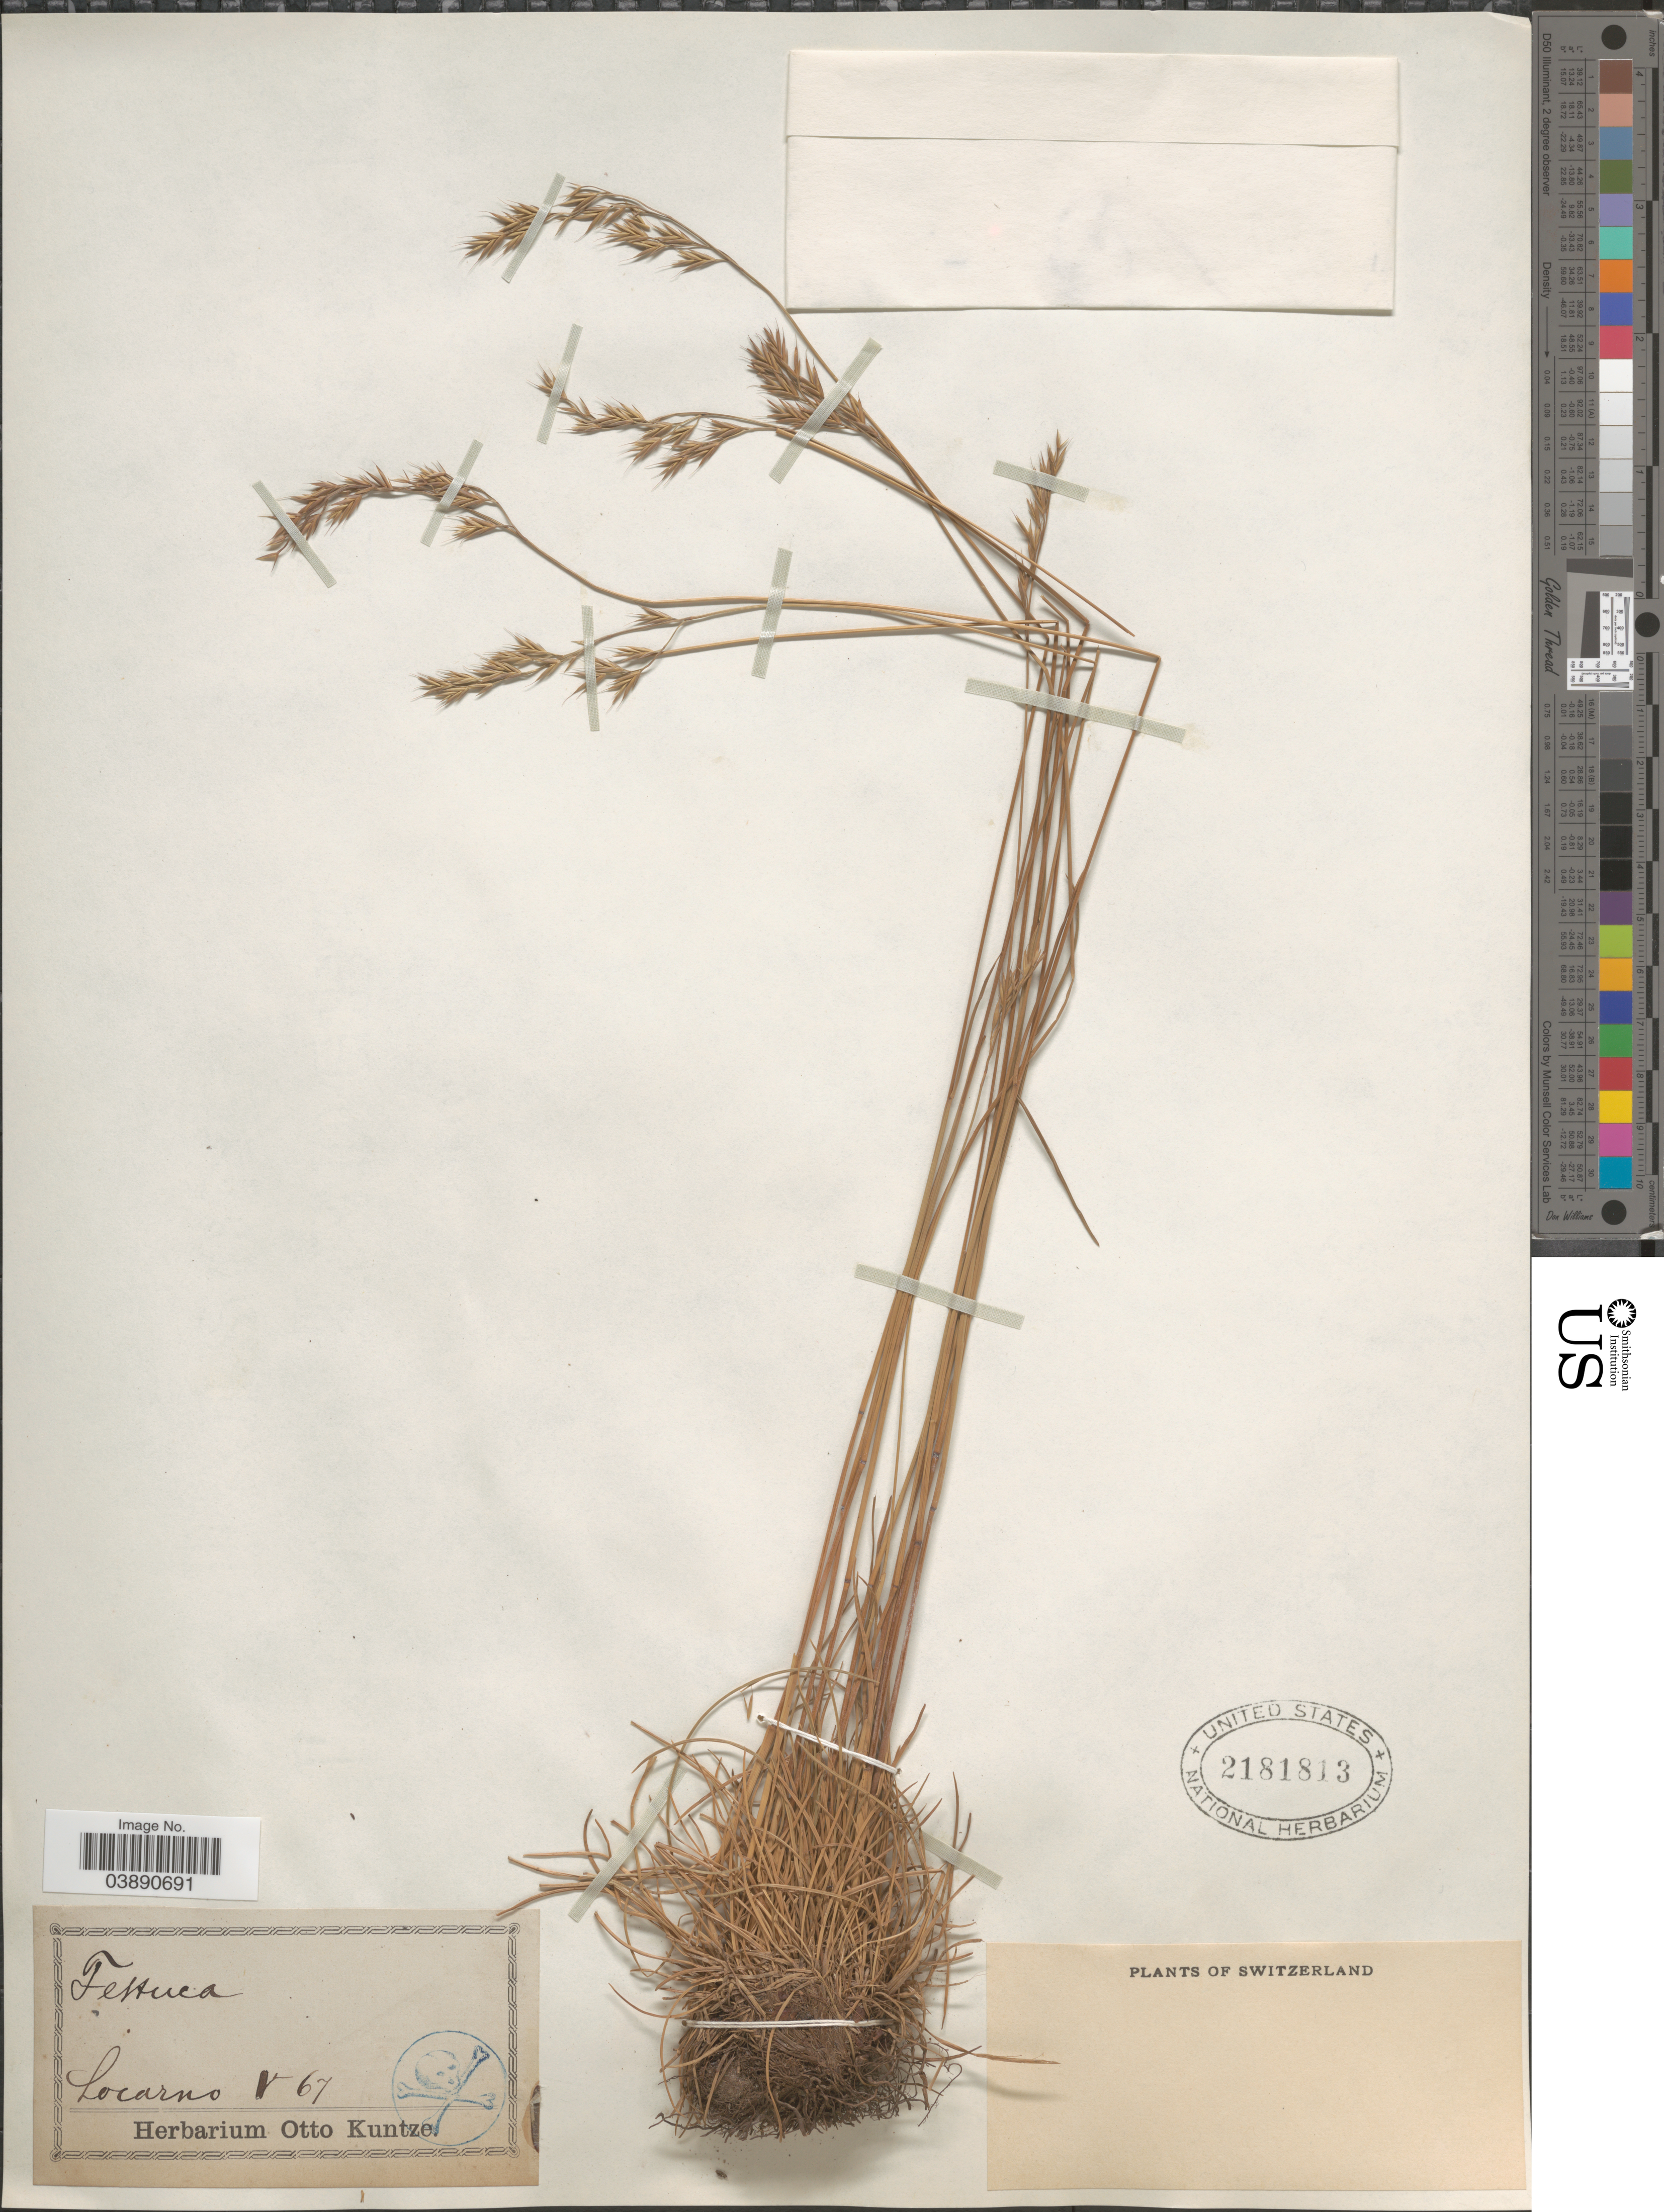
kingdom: Plantae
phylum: Tracheophyta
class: Liliopsida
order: Poales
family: Poaceae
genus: Festuca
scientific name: Festuca sp.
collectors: ex herb. Otto Kuntze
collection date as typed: Transcribed d/m/y: /1/67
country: Switzerland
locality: Locarno.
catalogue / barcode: US 2181813